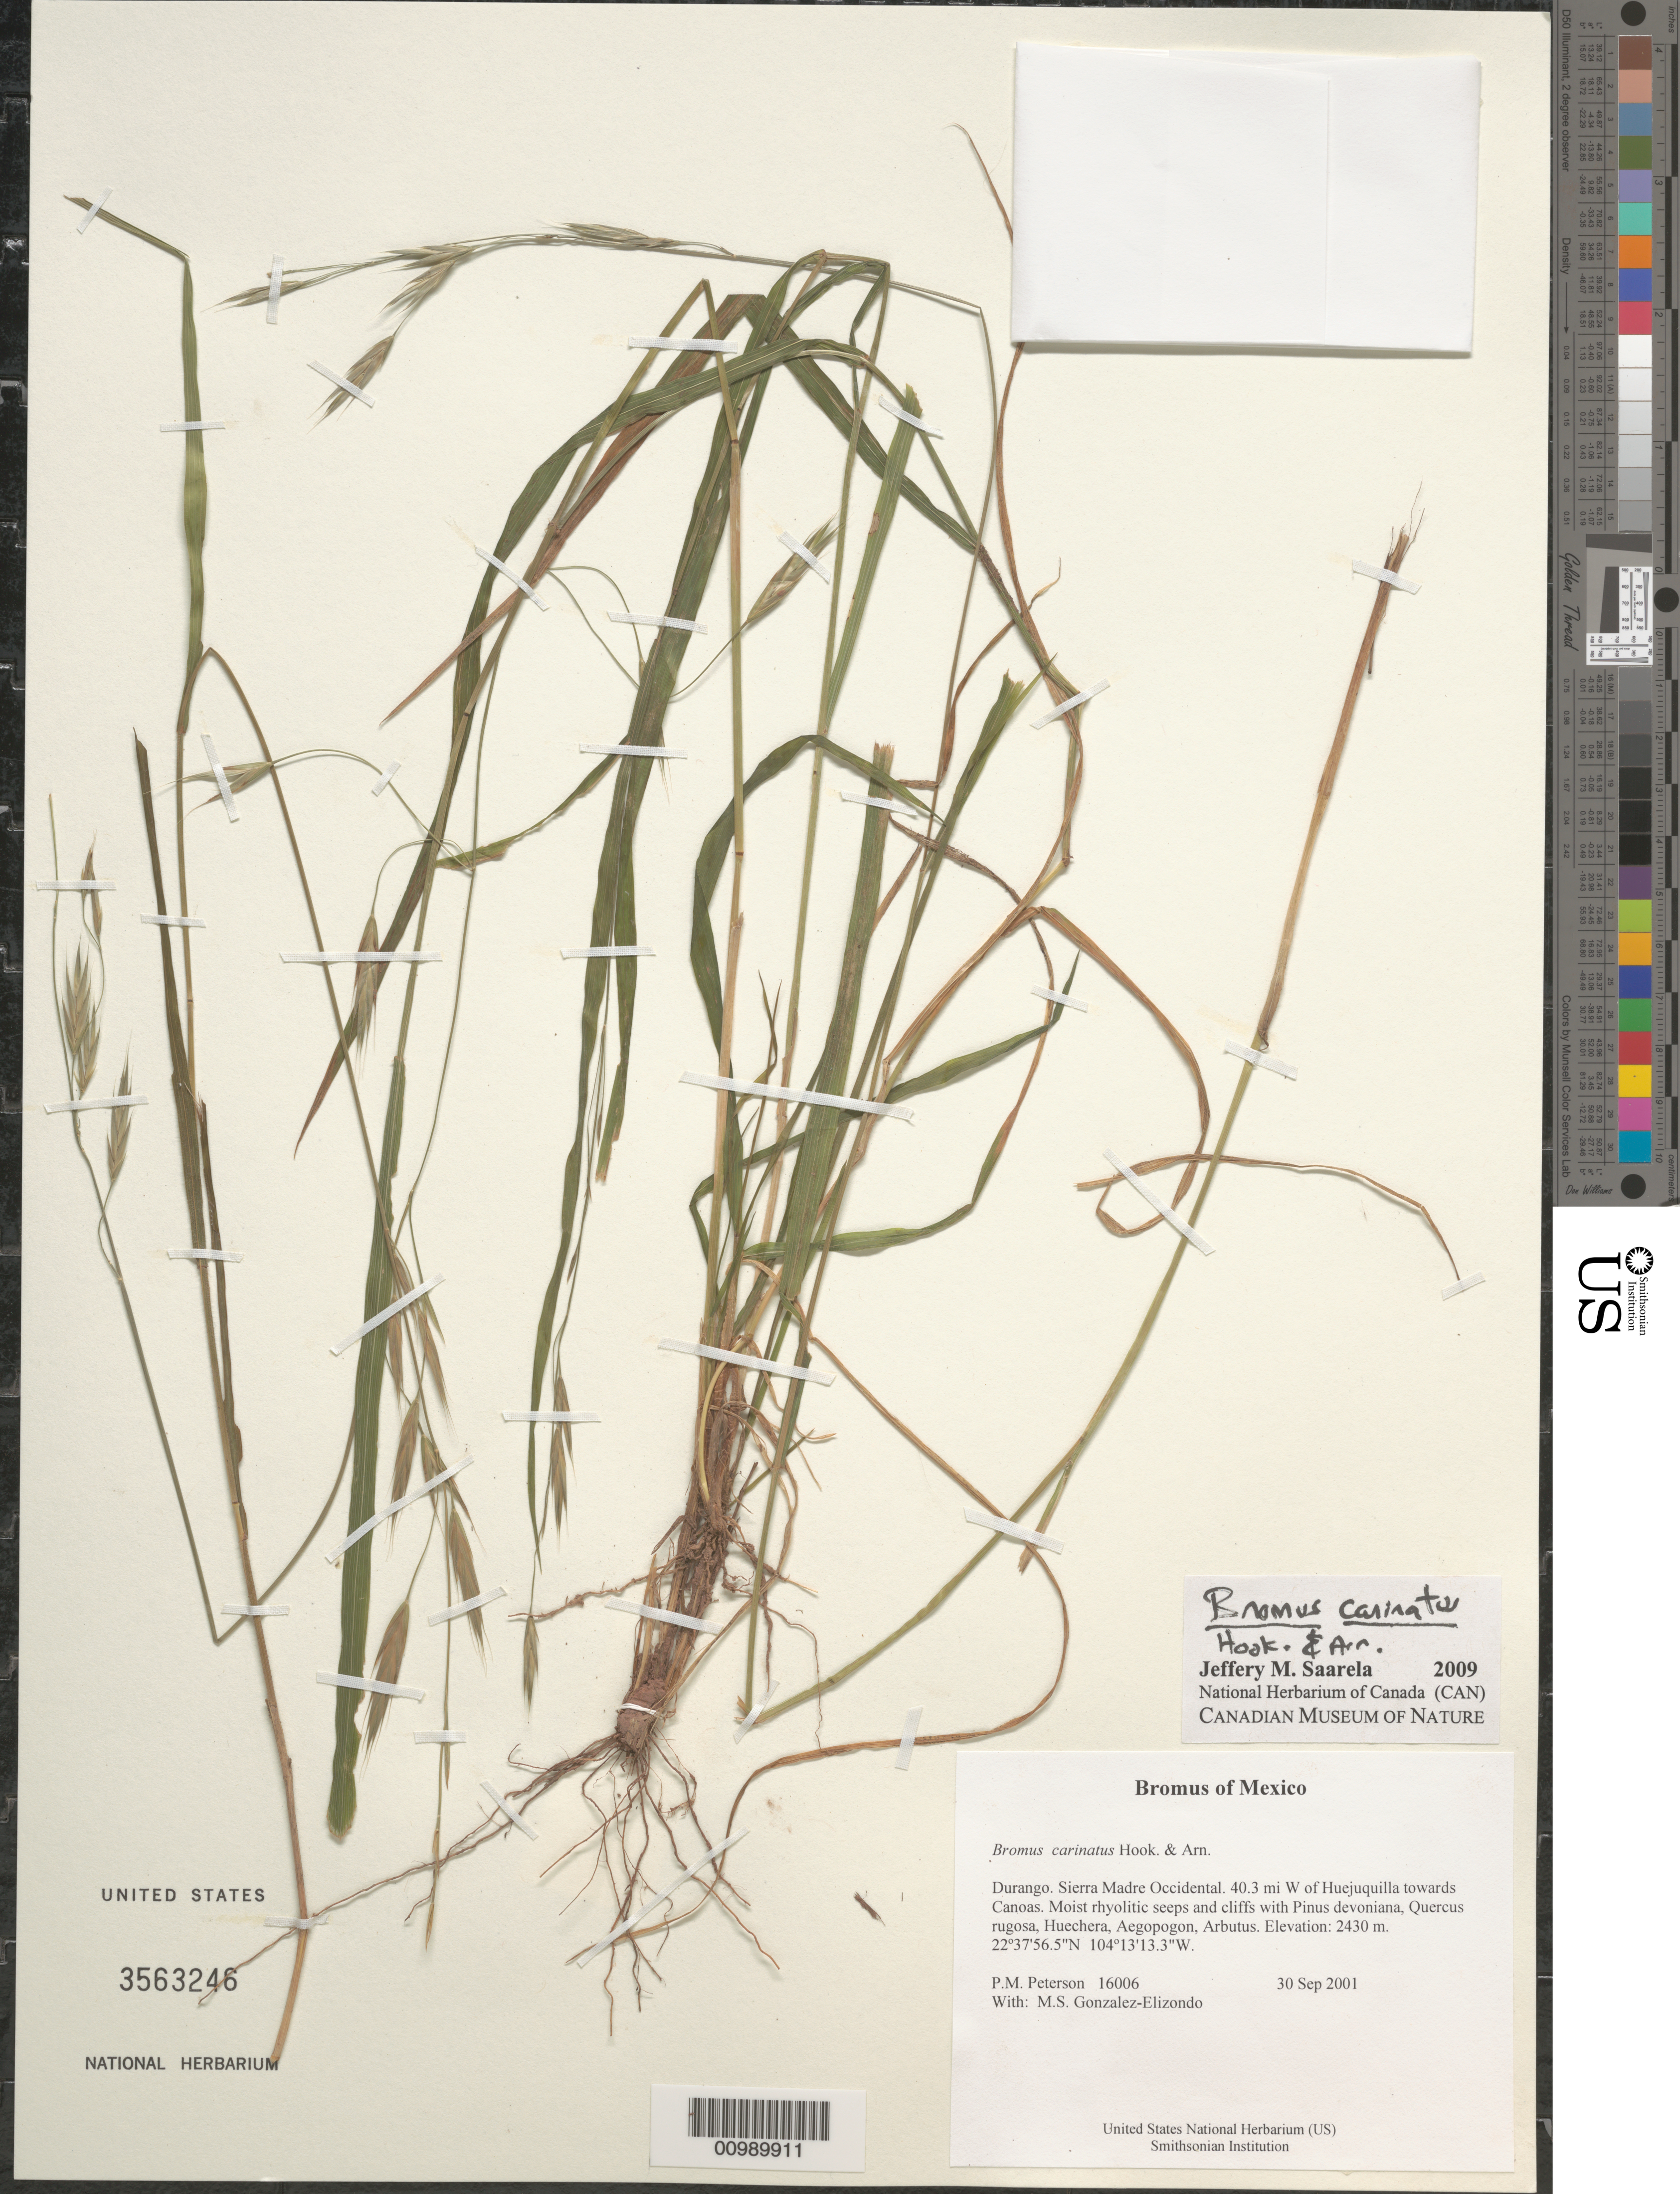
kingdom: Plantae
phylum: Tracheophyta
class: Liliopsida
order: Poales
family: Poaceae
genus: Bromus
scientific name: Bromus carinatus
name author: Hook. & Arn.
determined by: Saarela, J. M., (CAN), Canadian Museum of Nature (CANADA)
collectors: P. M. Peterson & M. S. González-Elizondo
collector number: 16006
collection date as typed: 30 Sep 2001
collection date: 2001-09-30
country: Mexico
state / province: Durango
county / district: Sierra Madre Occidental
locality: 40.3 mi W of Huejuquilla towards Canoas. Moist rhyolitic seeps and cliffs with Pinus devoniana, Quercus rugosa, Huechera, Aegopogon, Arbutus.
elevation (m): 2430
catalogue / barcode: US 3563246